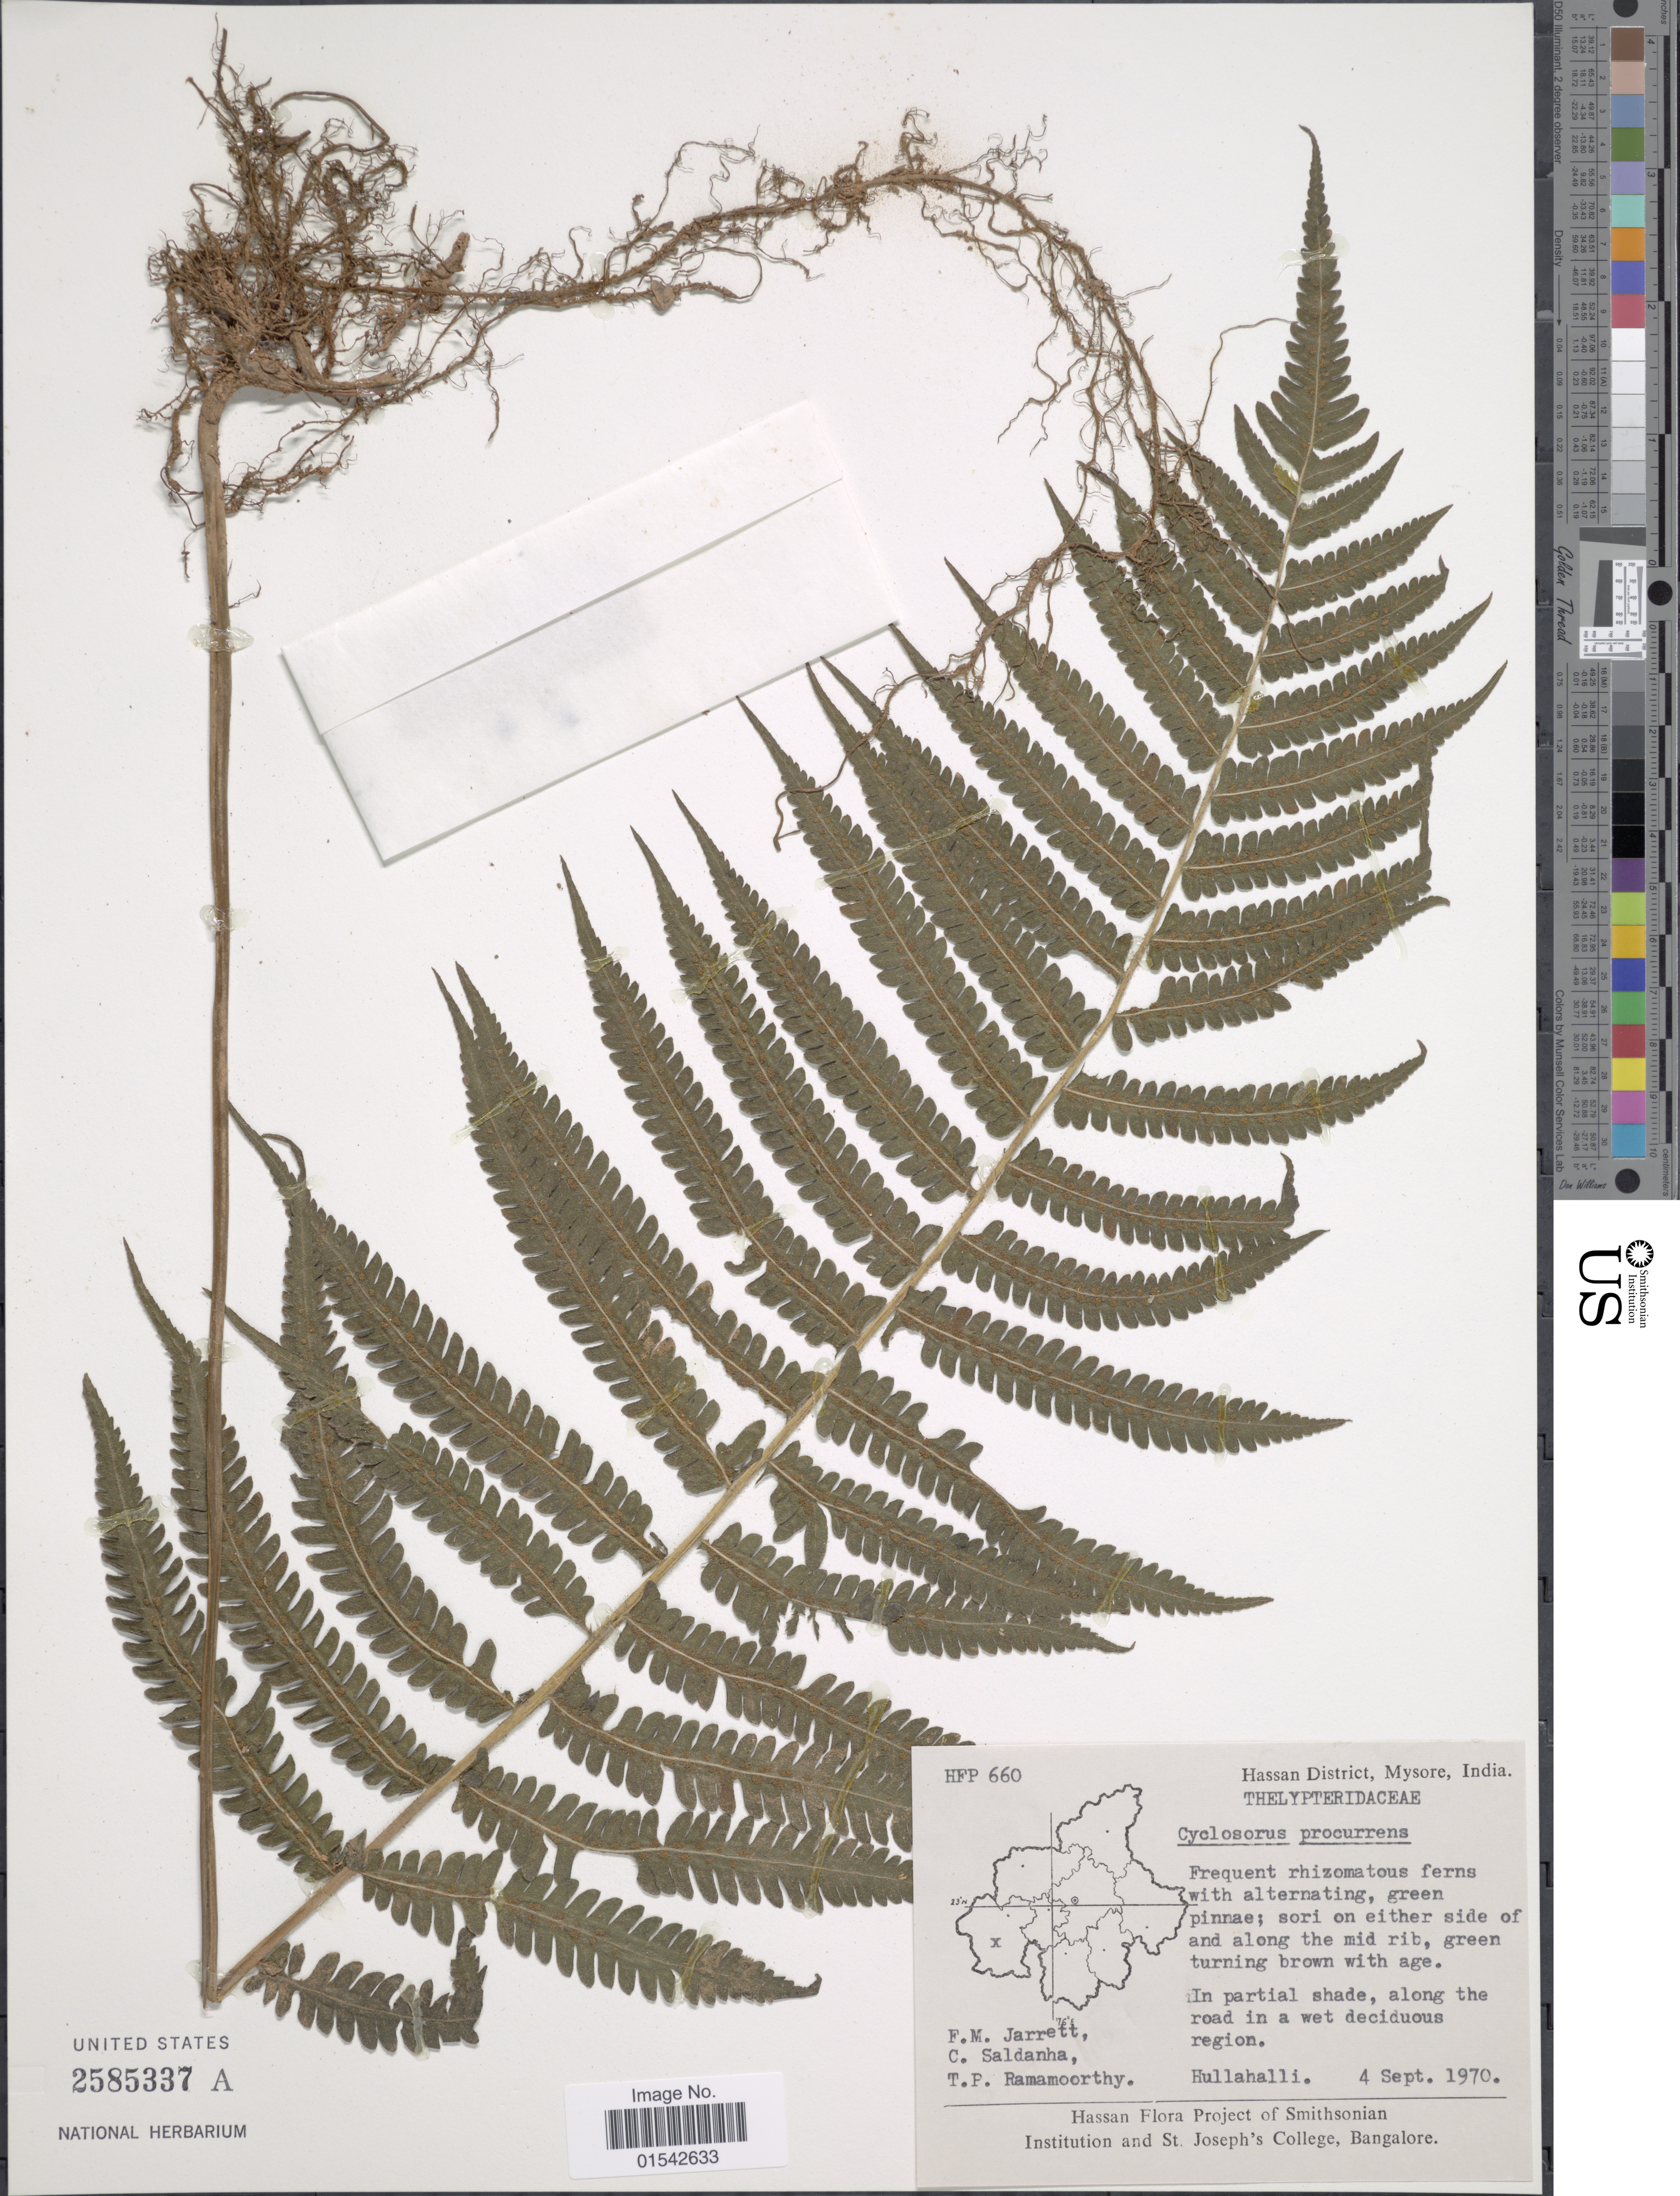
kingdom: Plantae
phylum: Tracheophyta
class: Polypodiopsida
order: Polypodiales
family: Thelypteridaceae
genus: Cyclosorus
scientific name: Cyclosorus procurrens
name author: (Mett.) Copel.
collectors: F. M. Jarrett, C. Saldanha & T. P. Ramamoorthy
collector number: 660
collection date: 1970-09-04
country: India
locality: Hassan District, Mysore, Hullahalli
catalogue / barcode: US 2585337A